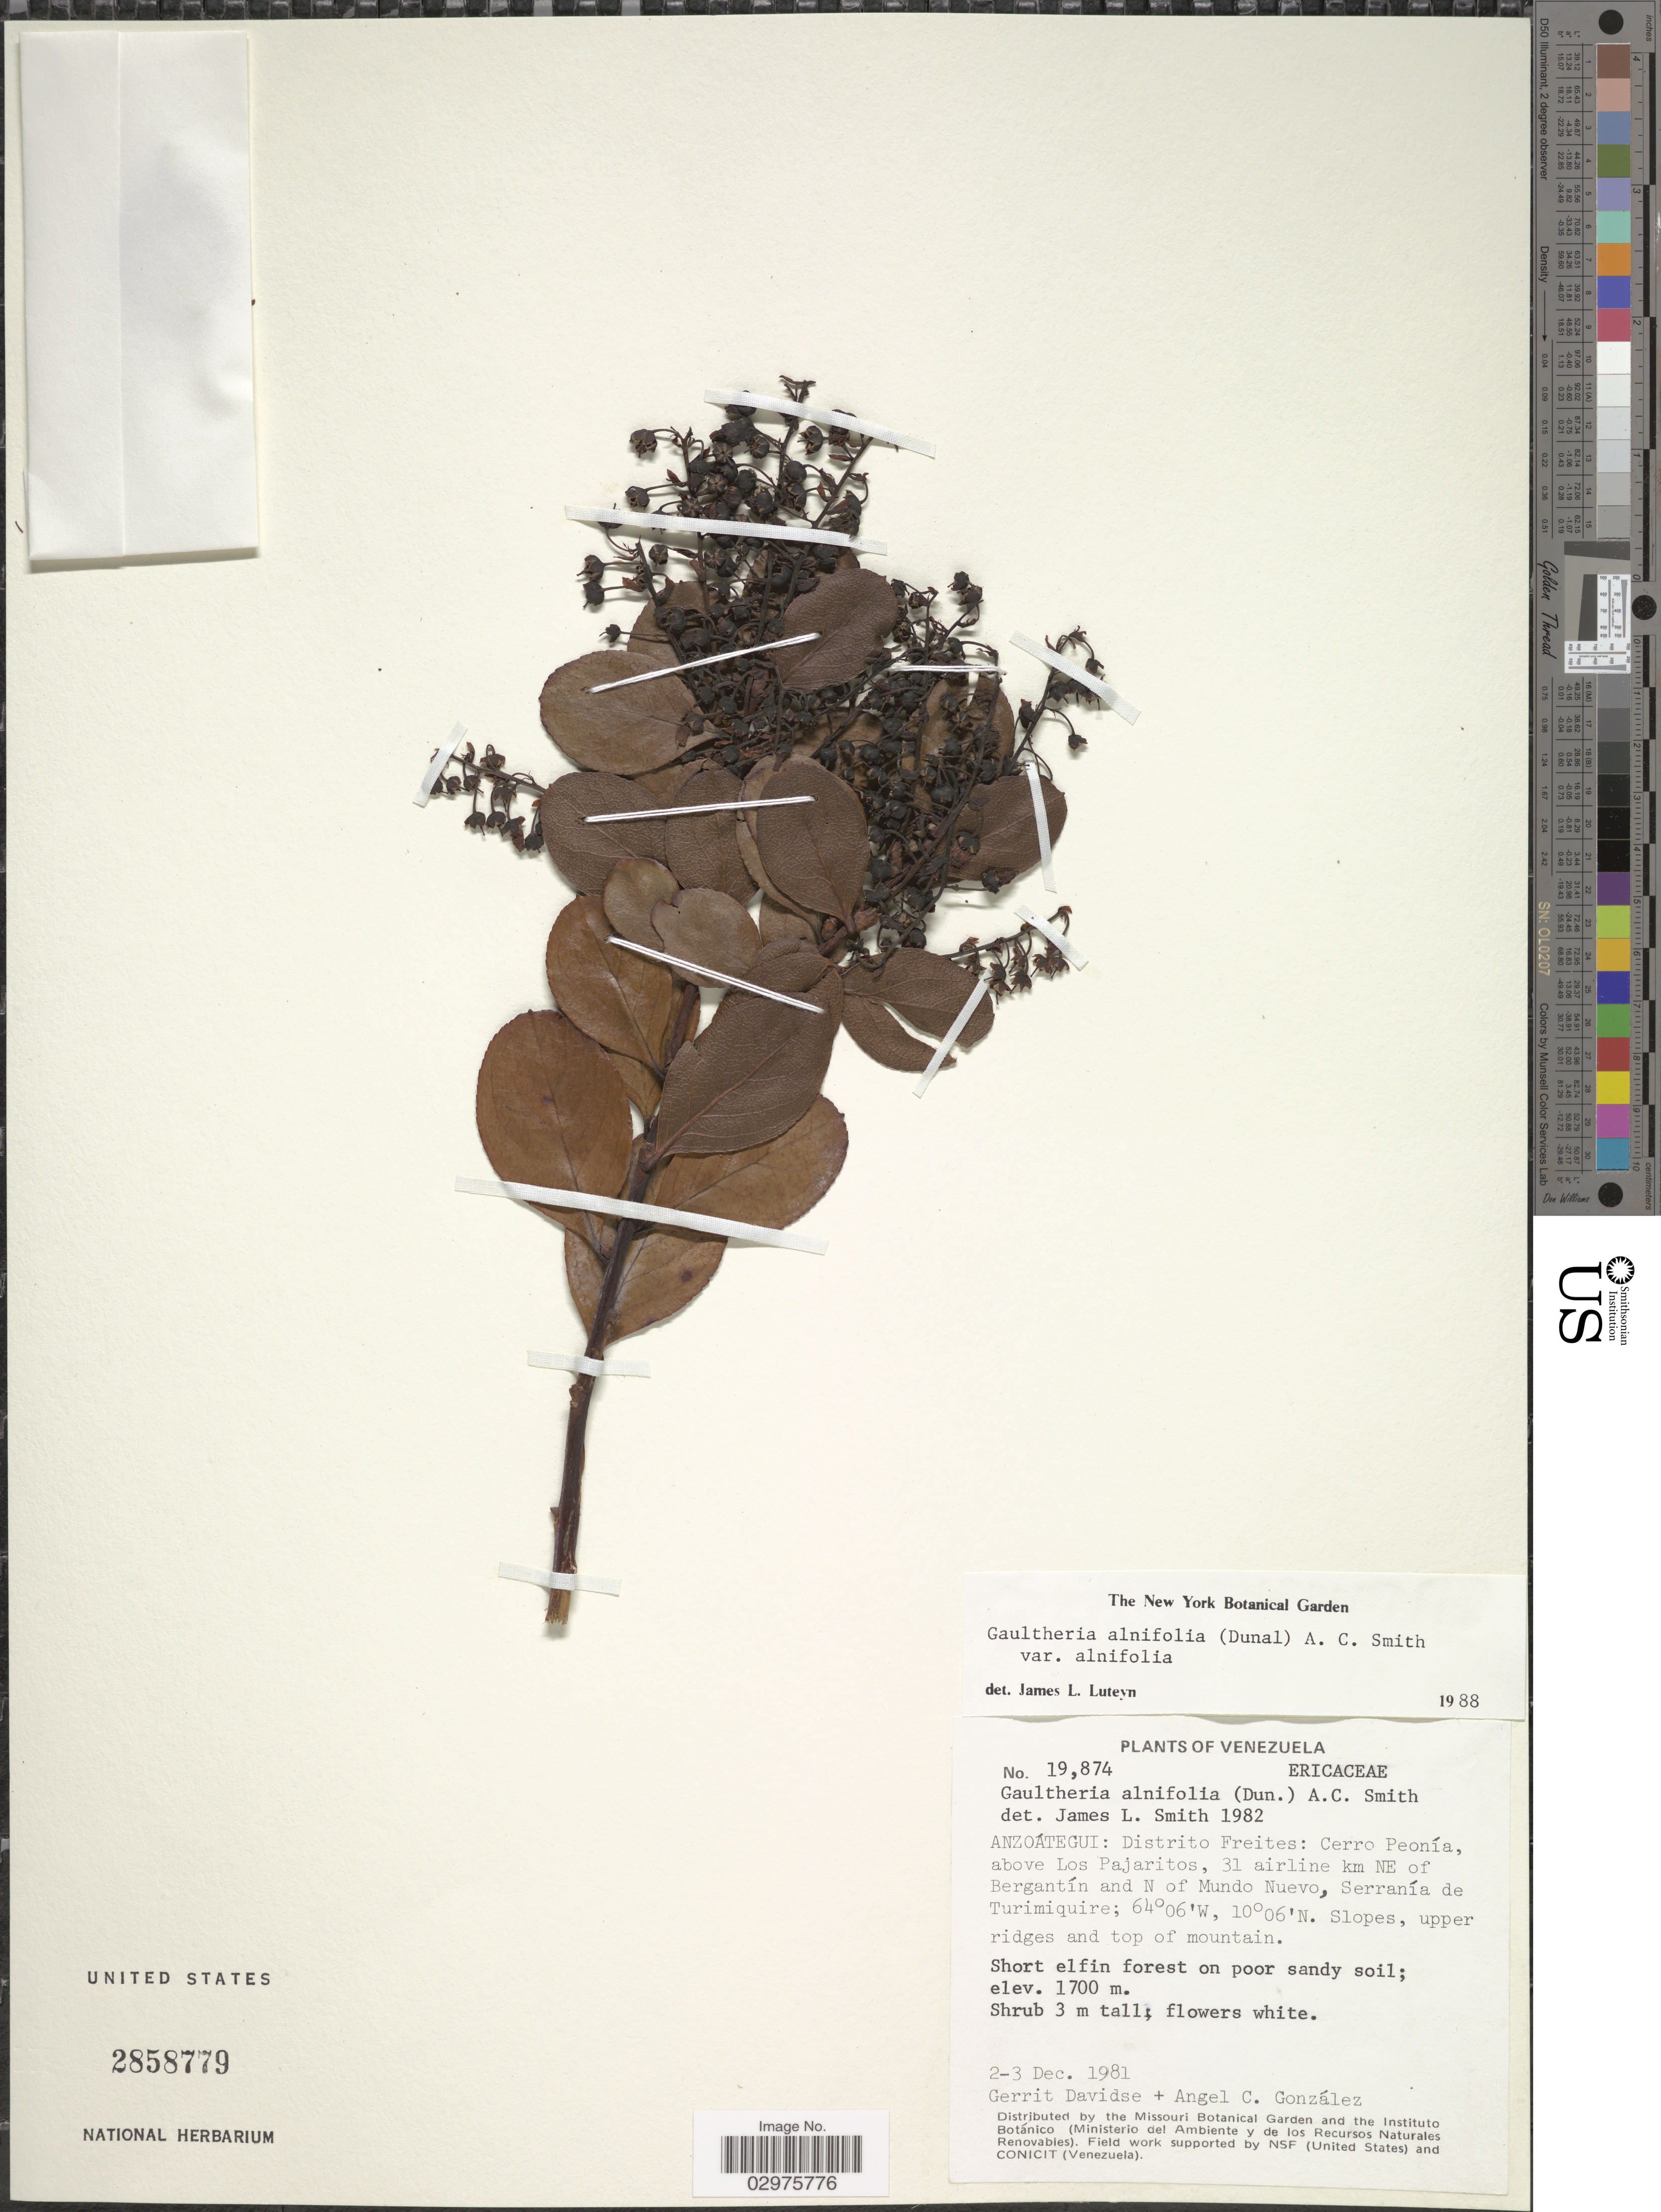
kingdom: Plantae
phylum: Tracheophyta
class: Magnoliopsida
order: Ericales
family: Ericaceae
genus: Gaultheria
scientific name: Gaultheria alnifolia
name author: (Dunal) A.C. Sm.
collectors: G. Davidse & A. C. González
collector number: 19874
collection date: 1981-12-02/1981-12-03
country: Venezuela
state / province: Anzoategui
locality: Distrito Freites: Cerro Peonía, above Los Pajaritos, 31 airline km NE of Bergantín and N of Mundo Nuevo, Serranía de Turumiquire.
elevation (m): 1700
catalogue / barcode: US 2858779